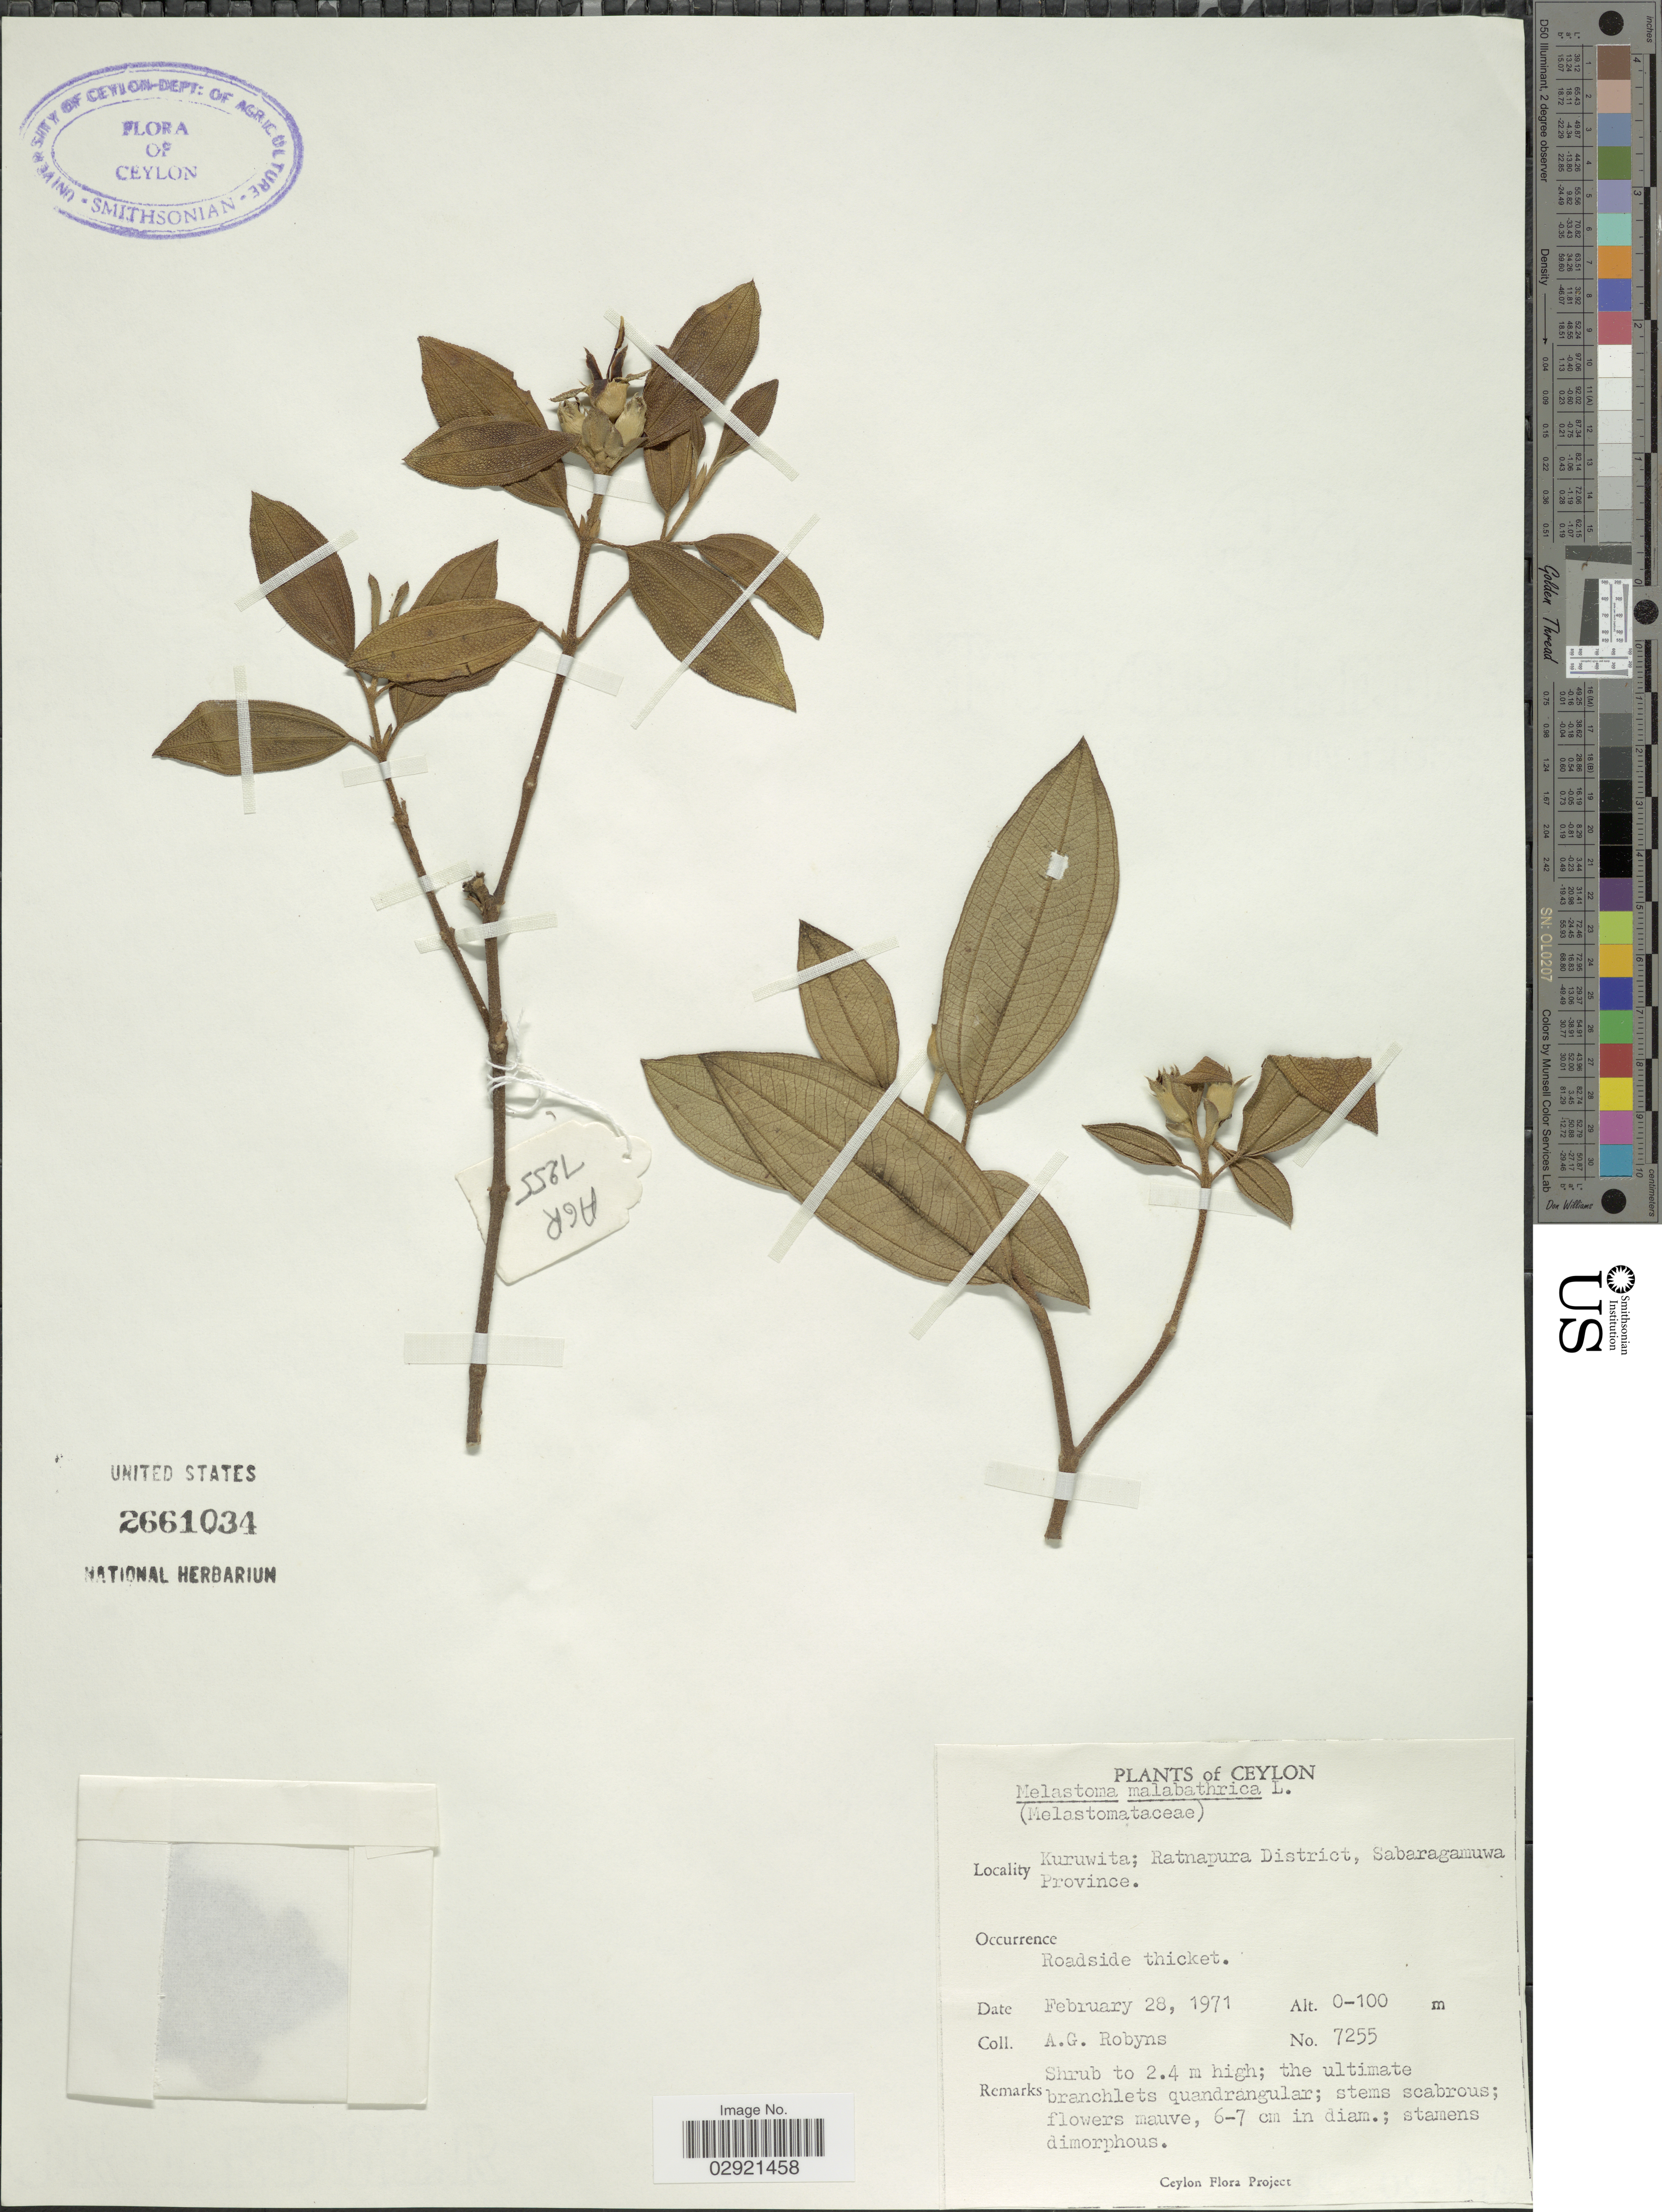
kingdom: Plantae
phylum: Tracheophyta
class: Magnoliopsida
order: Myrtales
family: Melastomataceae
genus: Melastoma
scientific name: Melastoma malabathricum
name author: L.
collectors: A. G. Robyns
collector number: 7255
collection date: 1971-02-28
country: Sri Lanka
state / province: Sabaragamuwa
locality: Kuruwita; Ratnapura District. Ceylon.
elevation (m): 0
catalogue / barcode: US 2661034